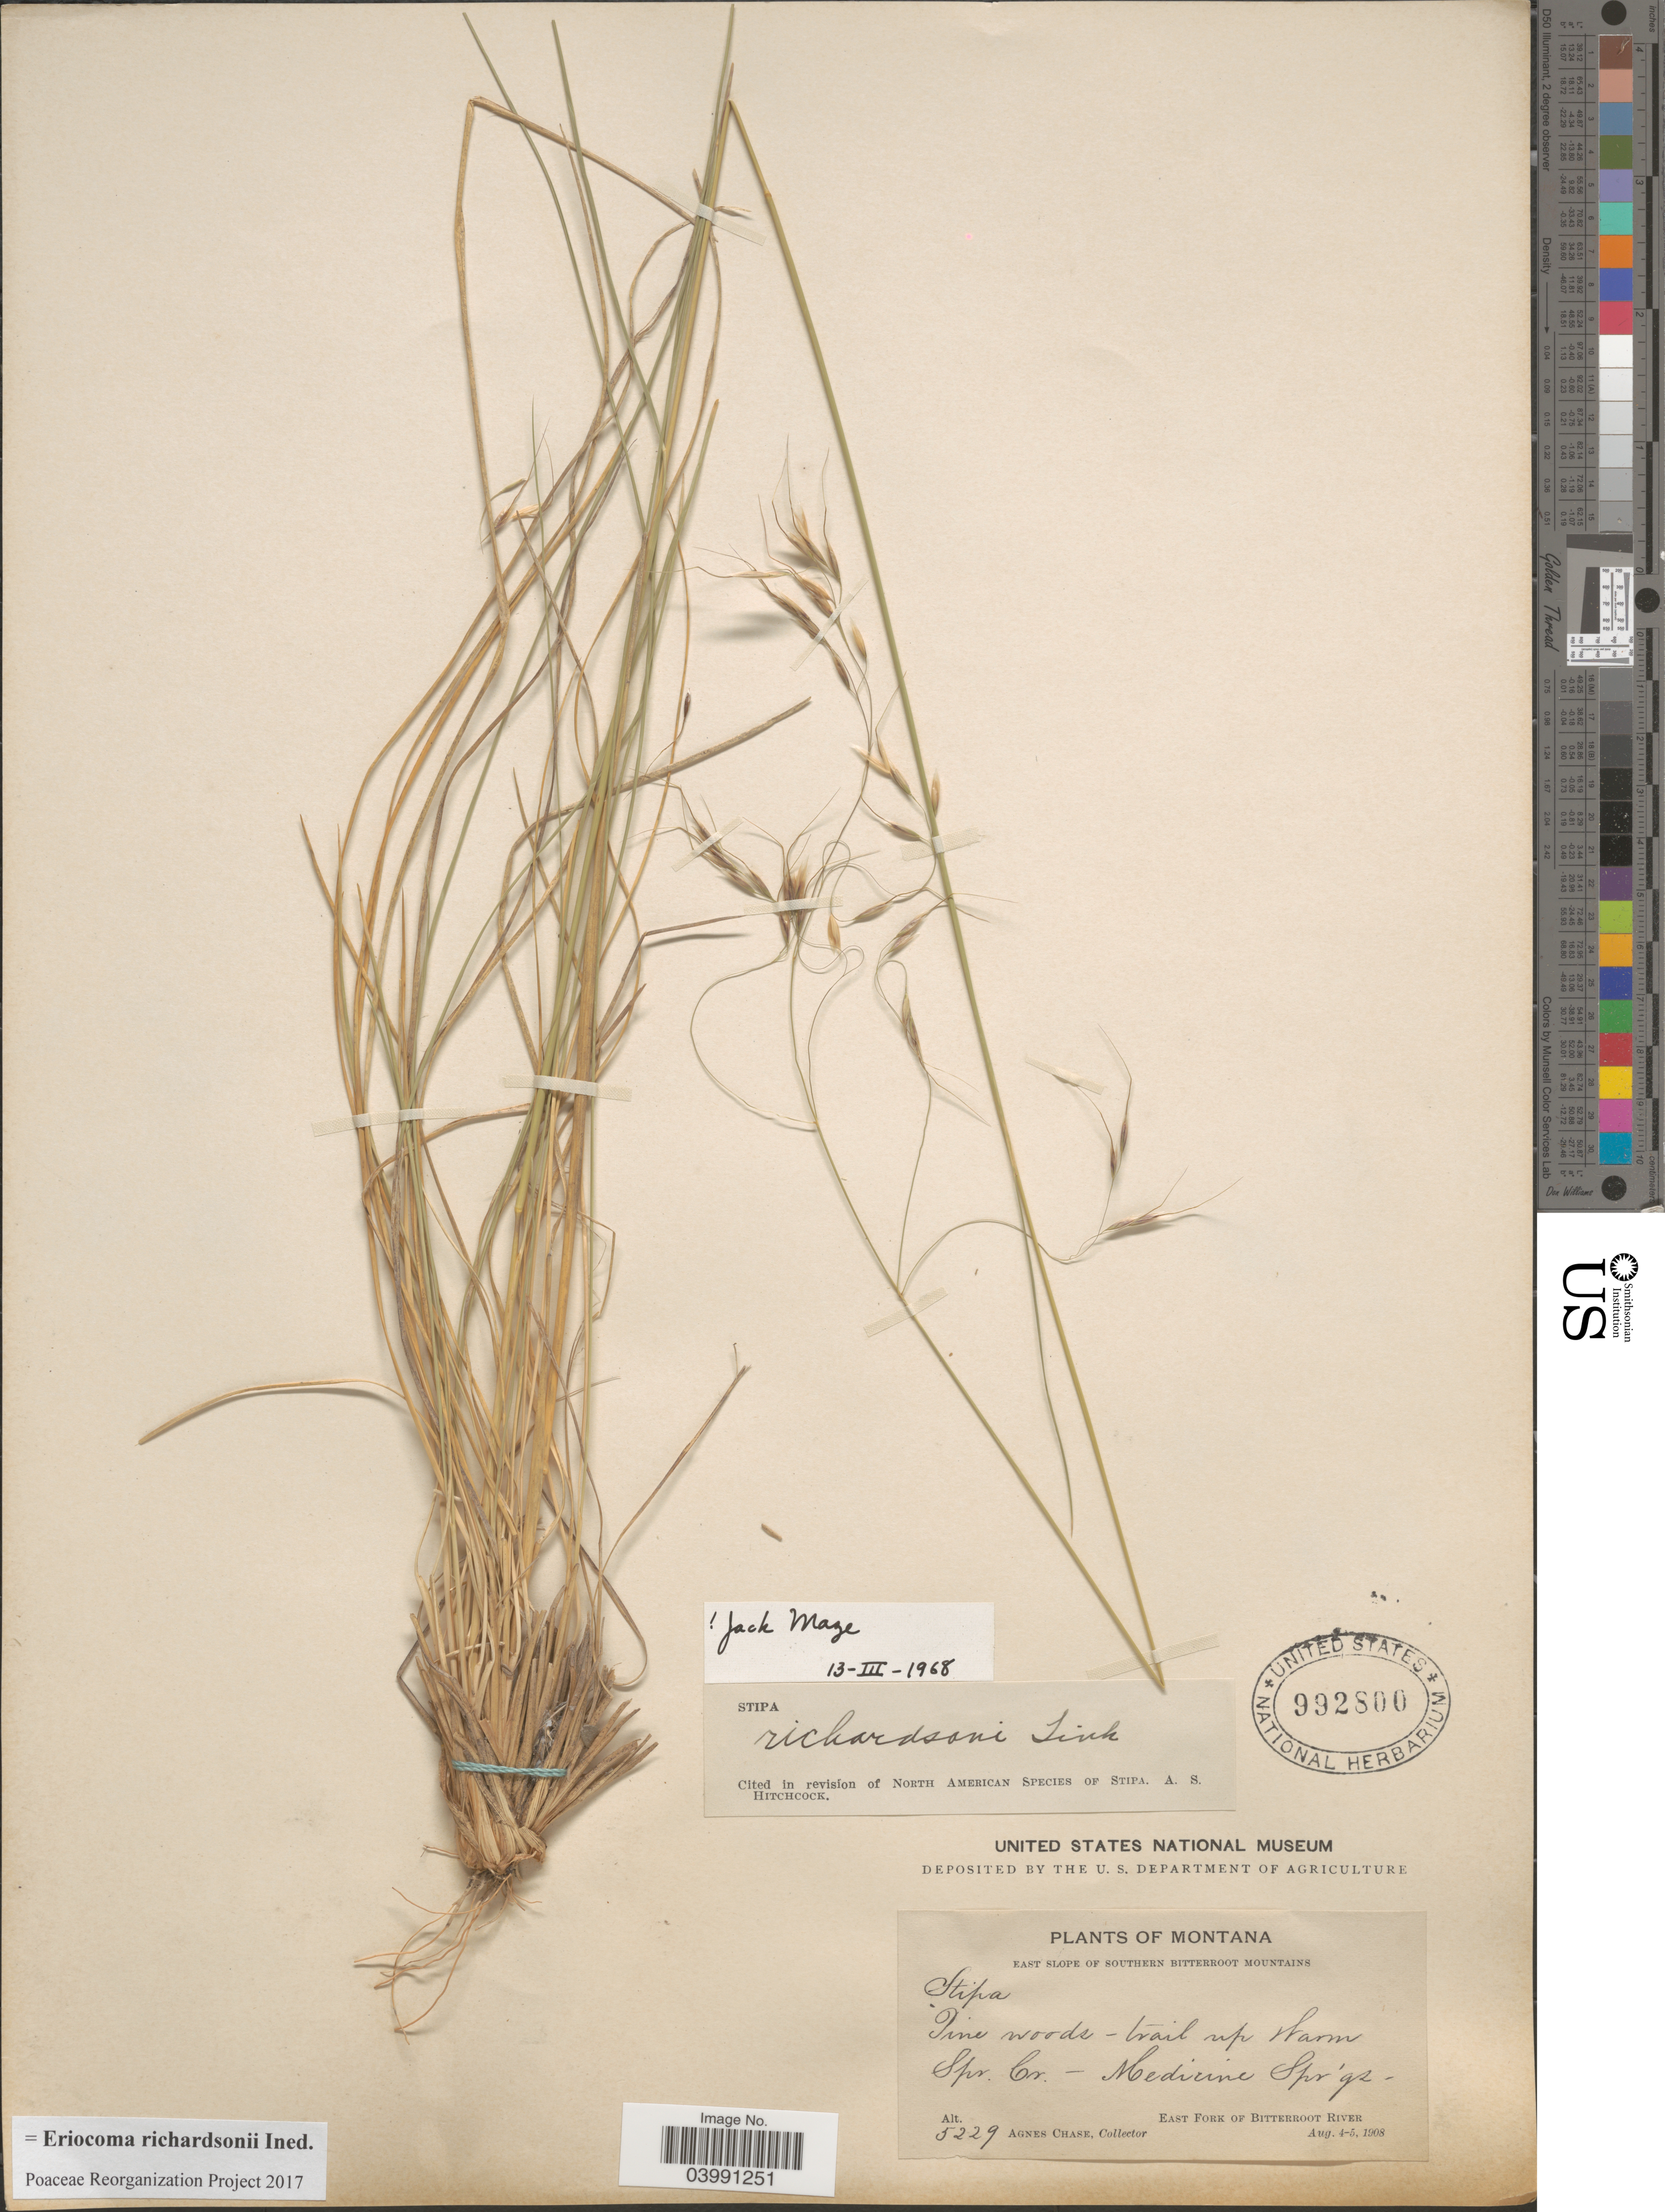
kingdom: Plantae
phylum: Tracheophyta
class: Liliopsida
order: Poales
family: Poaceae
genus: Eriocoma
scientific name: Eriocoma richardsonii ined.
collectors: A. Chase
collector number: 5229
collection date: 1908-08-04/1908-08-05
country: United States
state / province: Montana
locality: East slope of Southern Bitterroot Mountains. Trail up Warm Spr. Cr. - Medicine Spr'gs. East Fork of Bitterroot River.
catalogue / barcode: US 992800